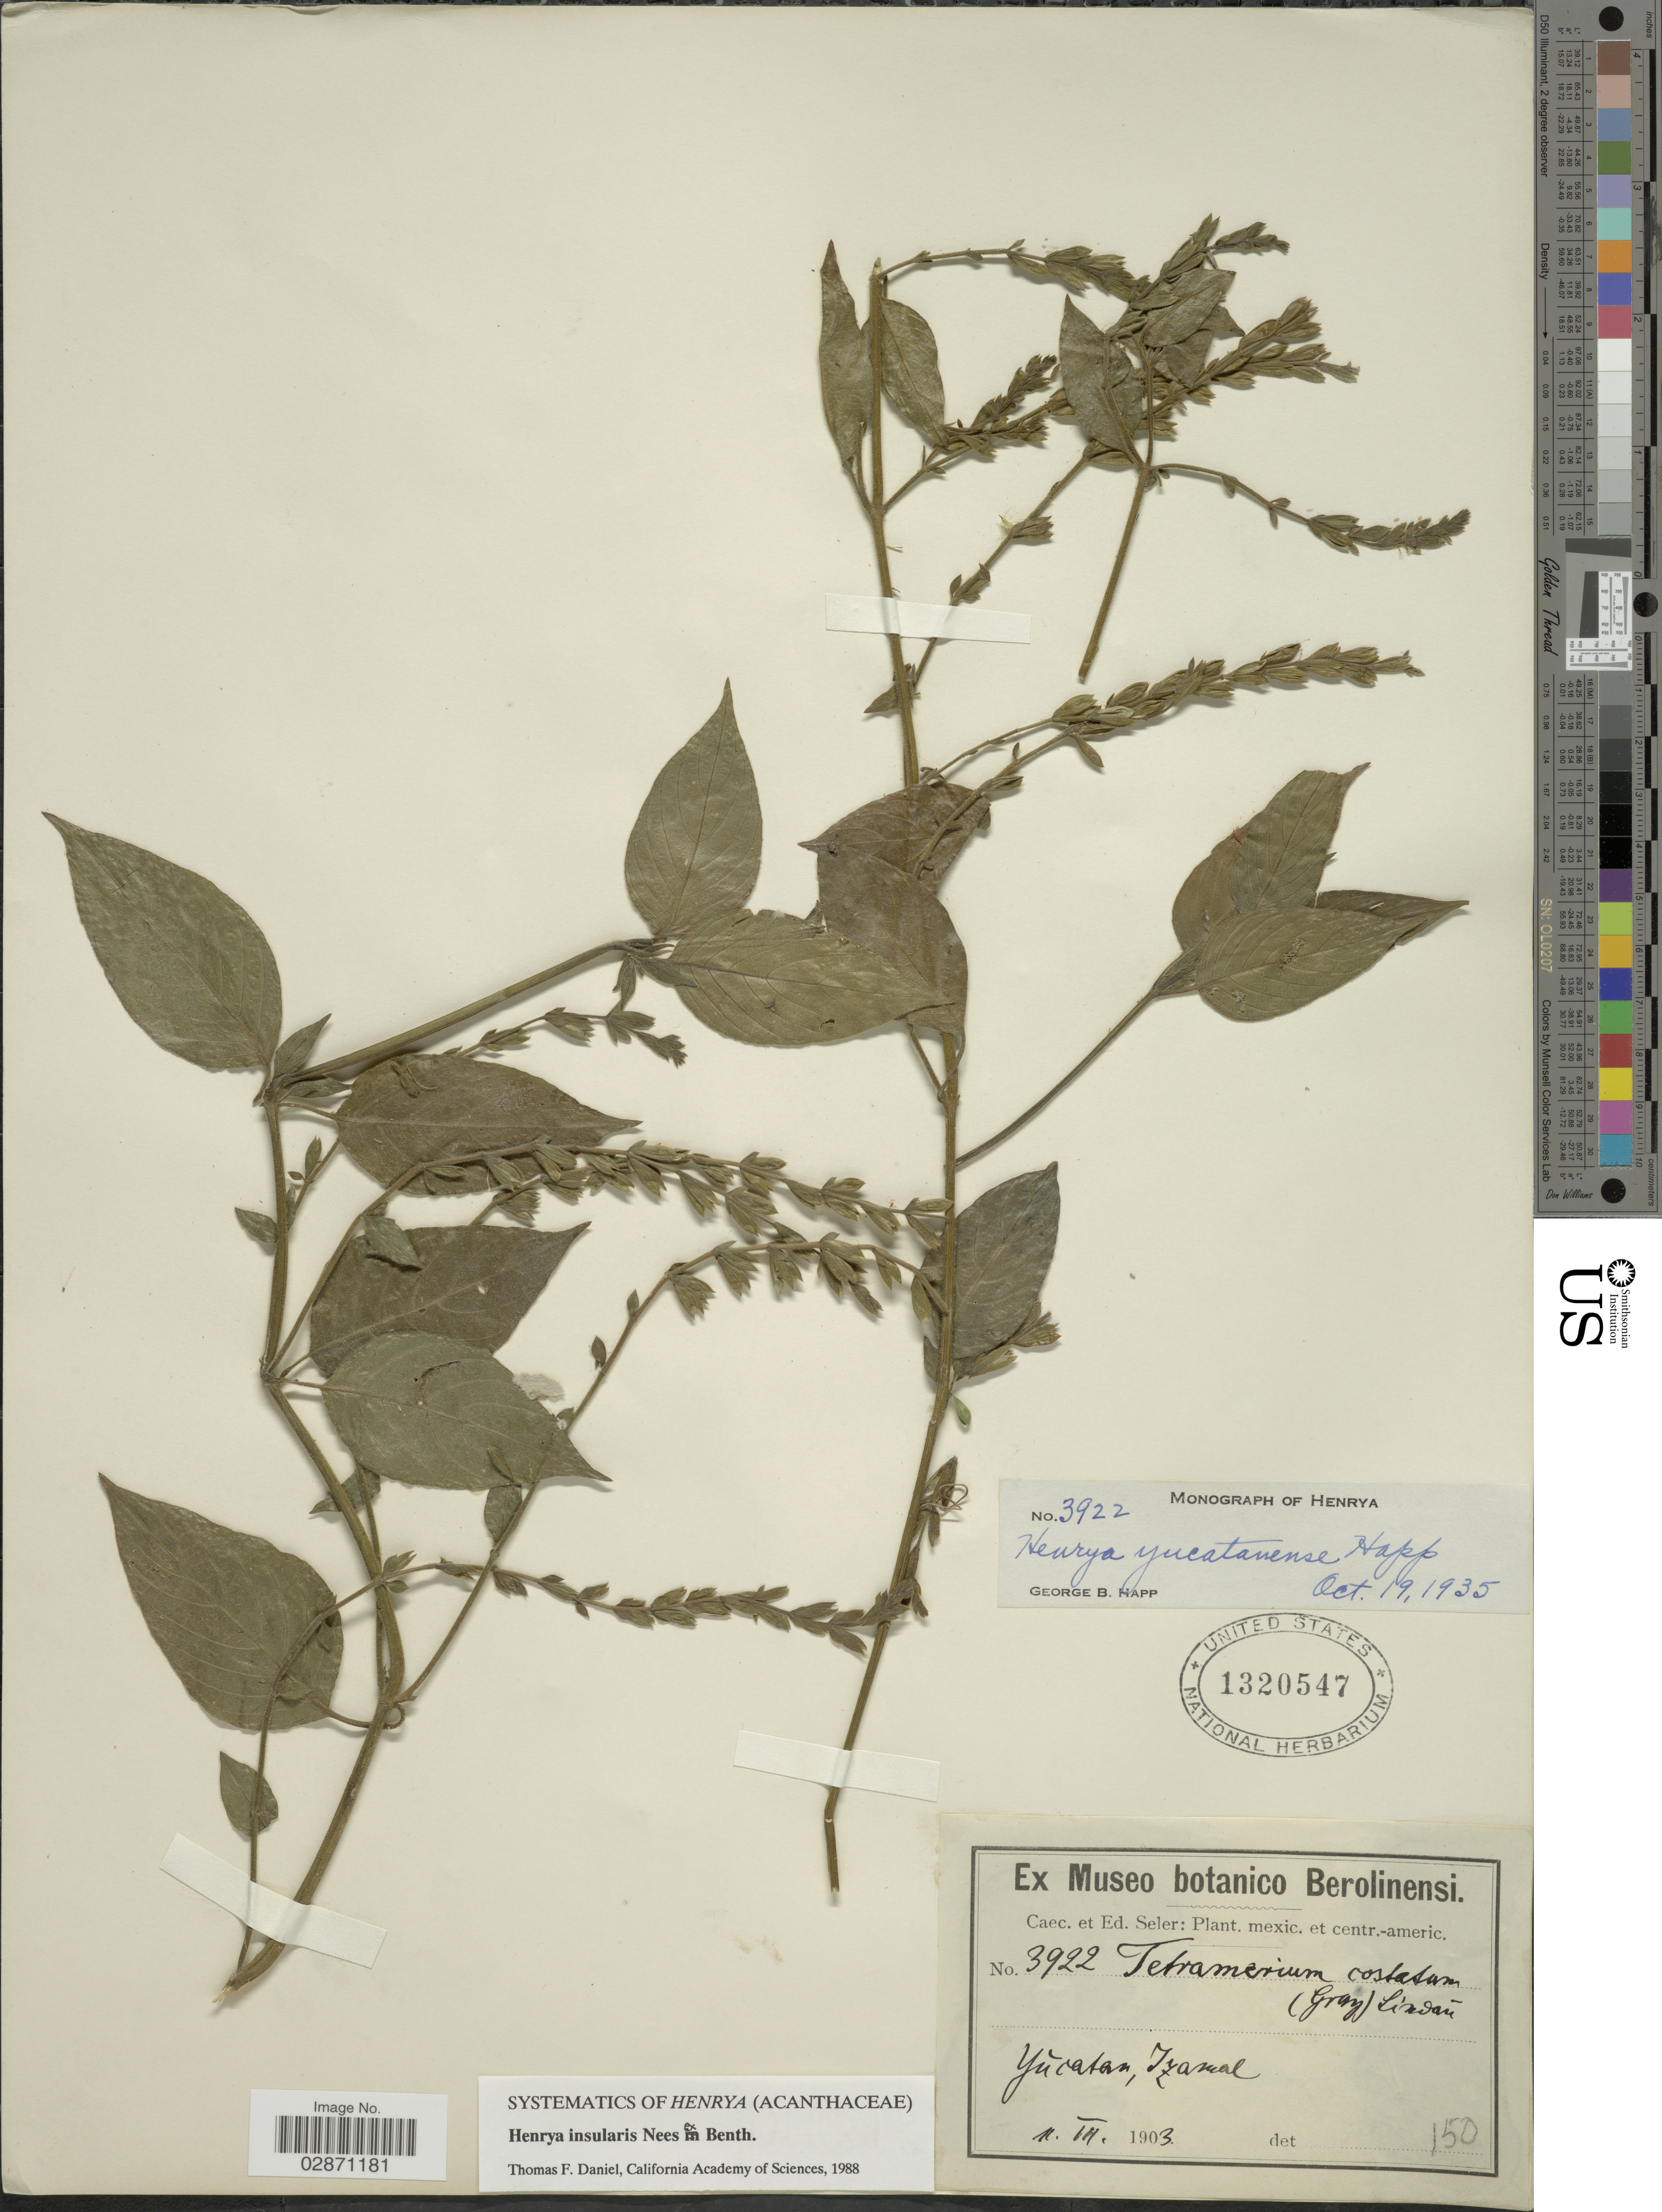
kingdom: Plantae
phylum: Tracheophyta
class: Magnoliopsida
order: Lamiales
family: Acanthaceae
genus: Henrya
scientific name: Henrya insularis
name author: Nees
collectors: ex Caec. et Ed Seler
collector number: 3922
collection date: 1903-03-02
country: Mexico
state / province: Yucatán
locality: Izamal.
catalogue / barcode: US 1320547